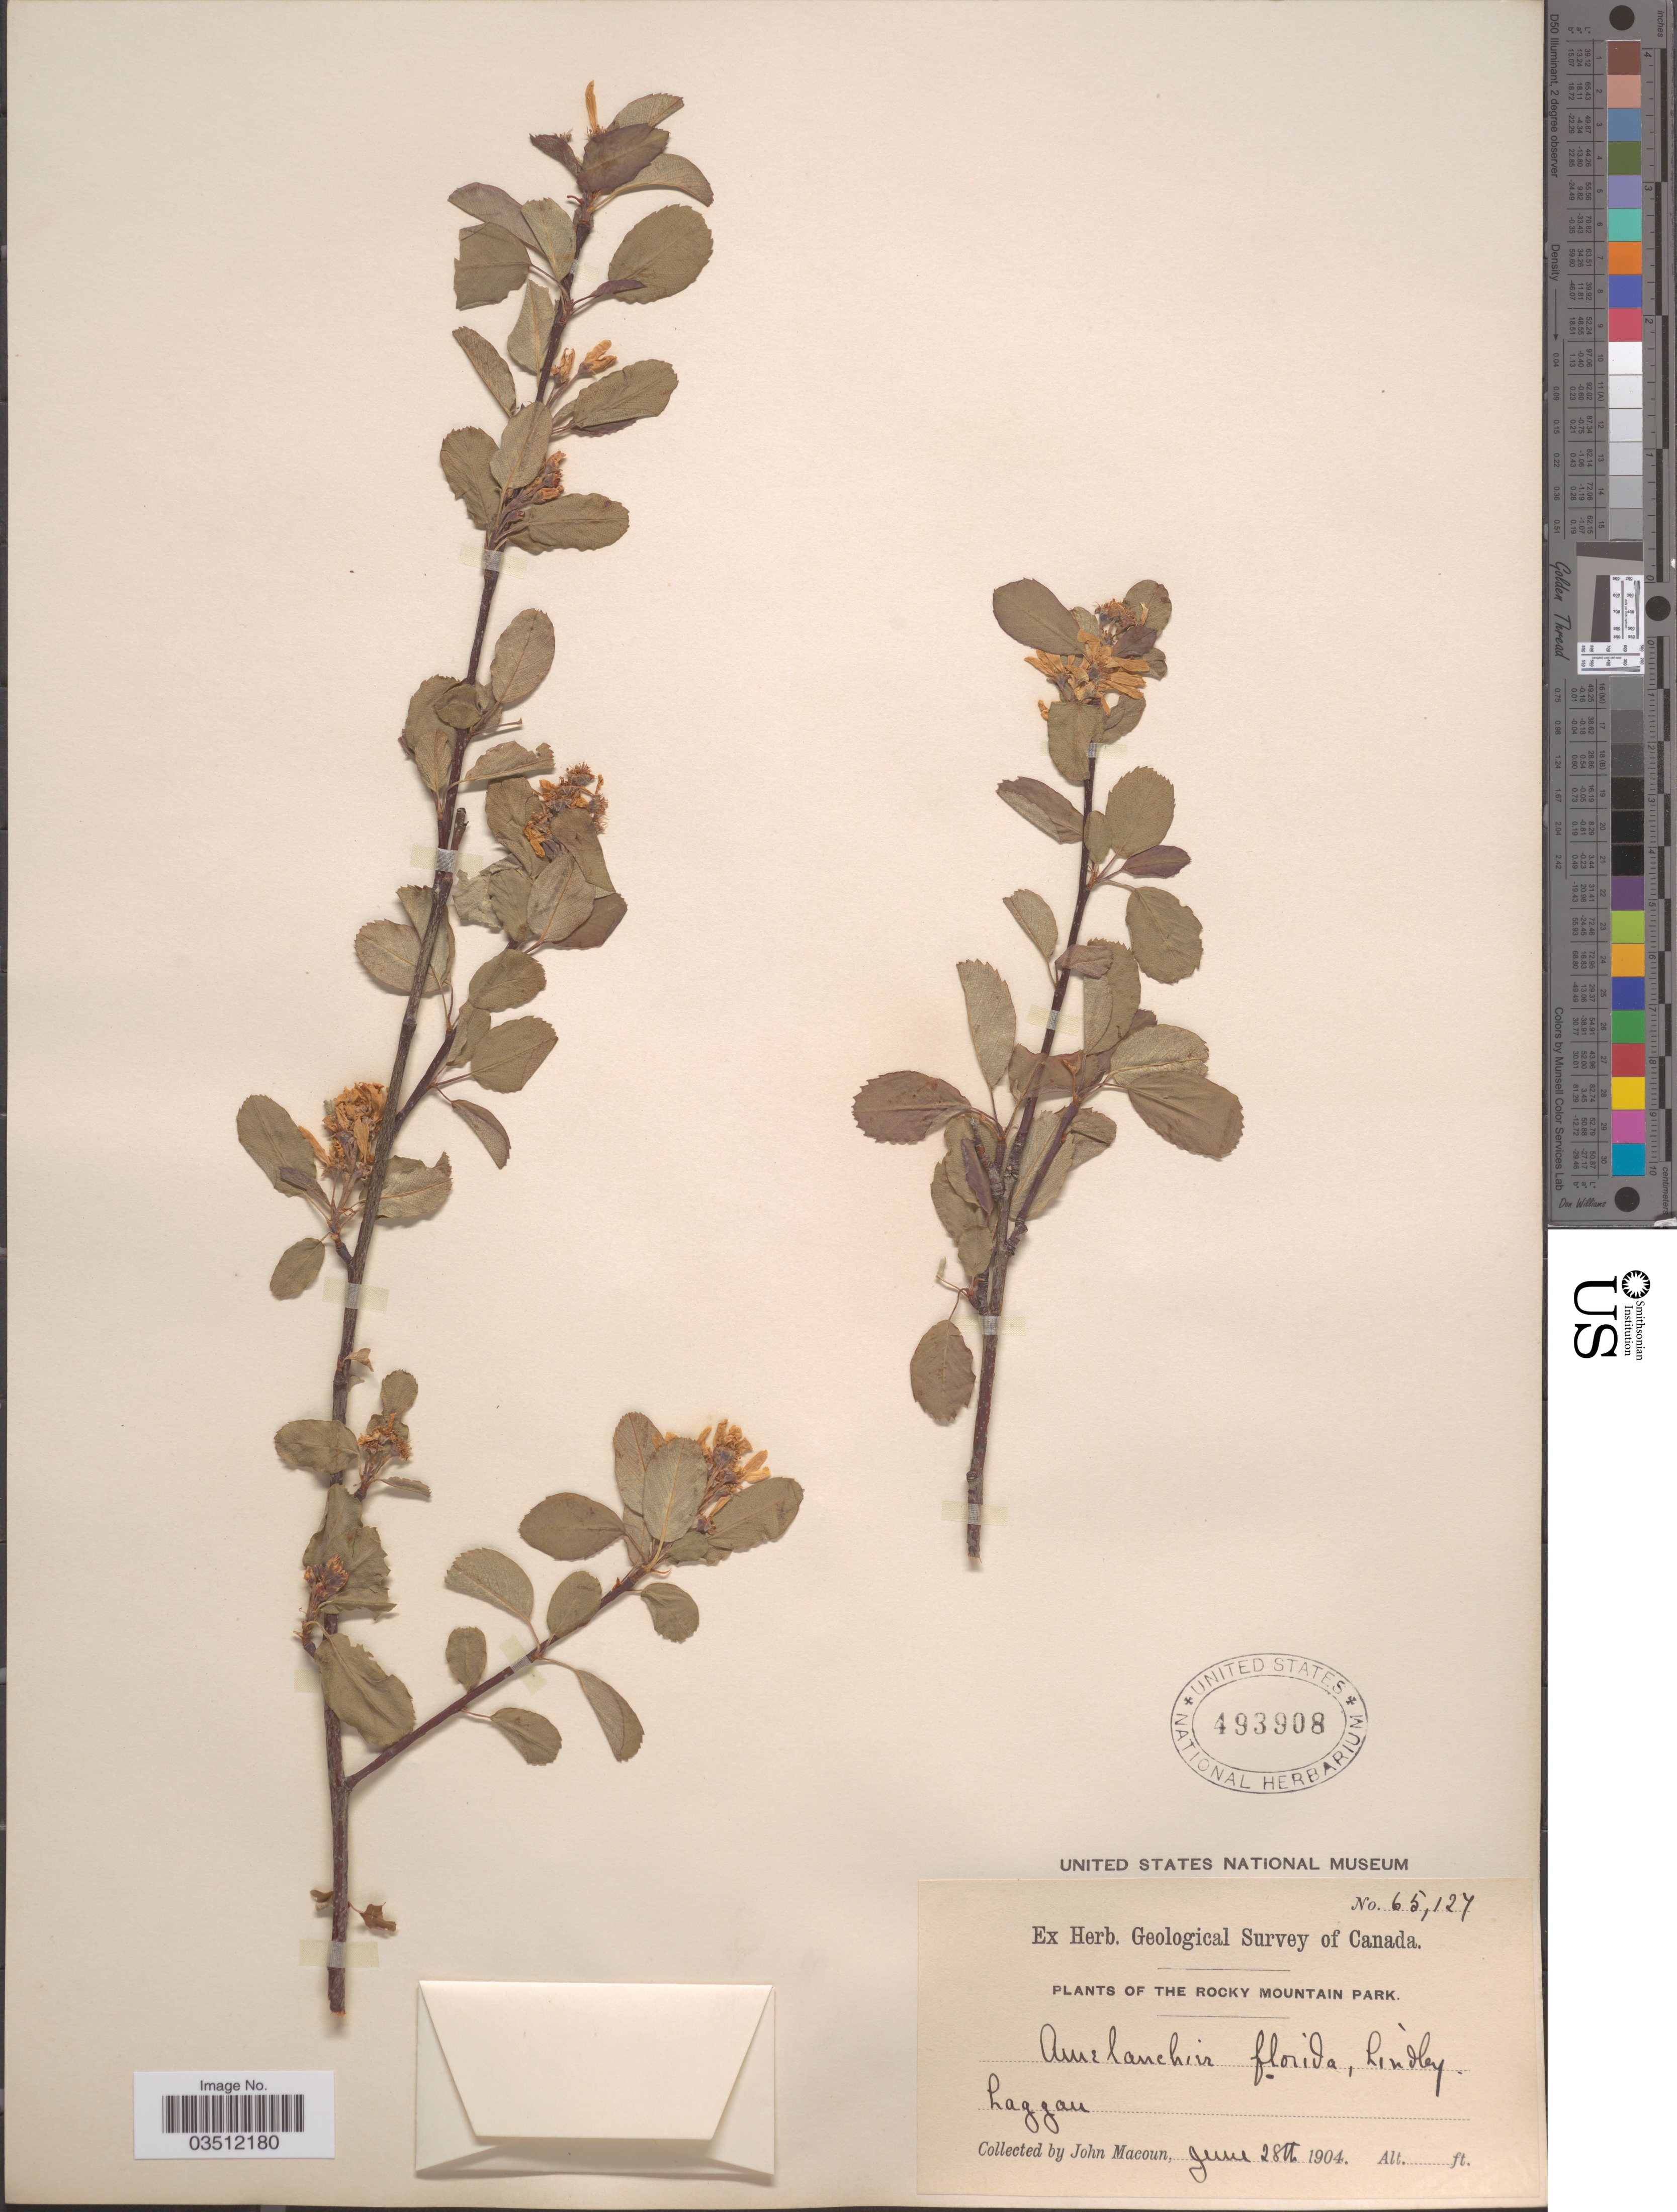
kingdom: Plantae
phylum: Tracheophyta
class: Magnoliopsida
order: Rosales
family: Rosaceae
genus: Amelanchier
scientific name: Amelanchier florida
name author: Lindl.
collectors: J. Macoun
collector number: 65127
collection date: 1904-06-28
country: Canada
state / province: Alberta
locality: Rocky Mountain Park. Laggan.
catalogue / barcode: US 493908